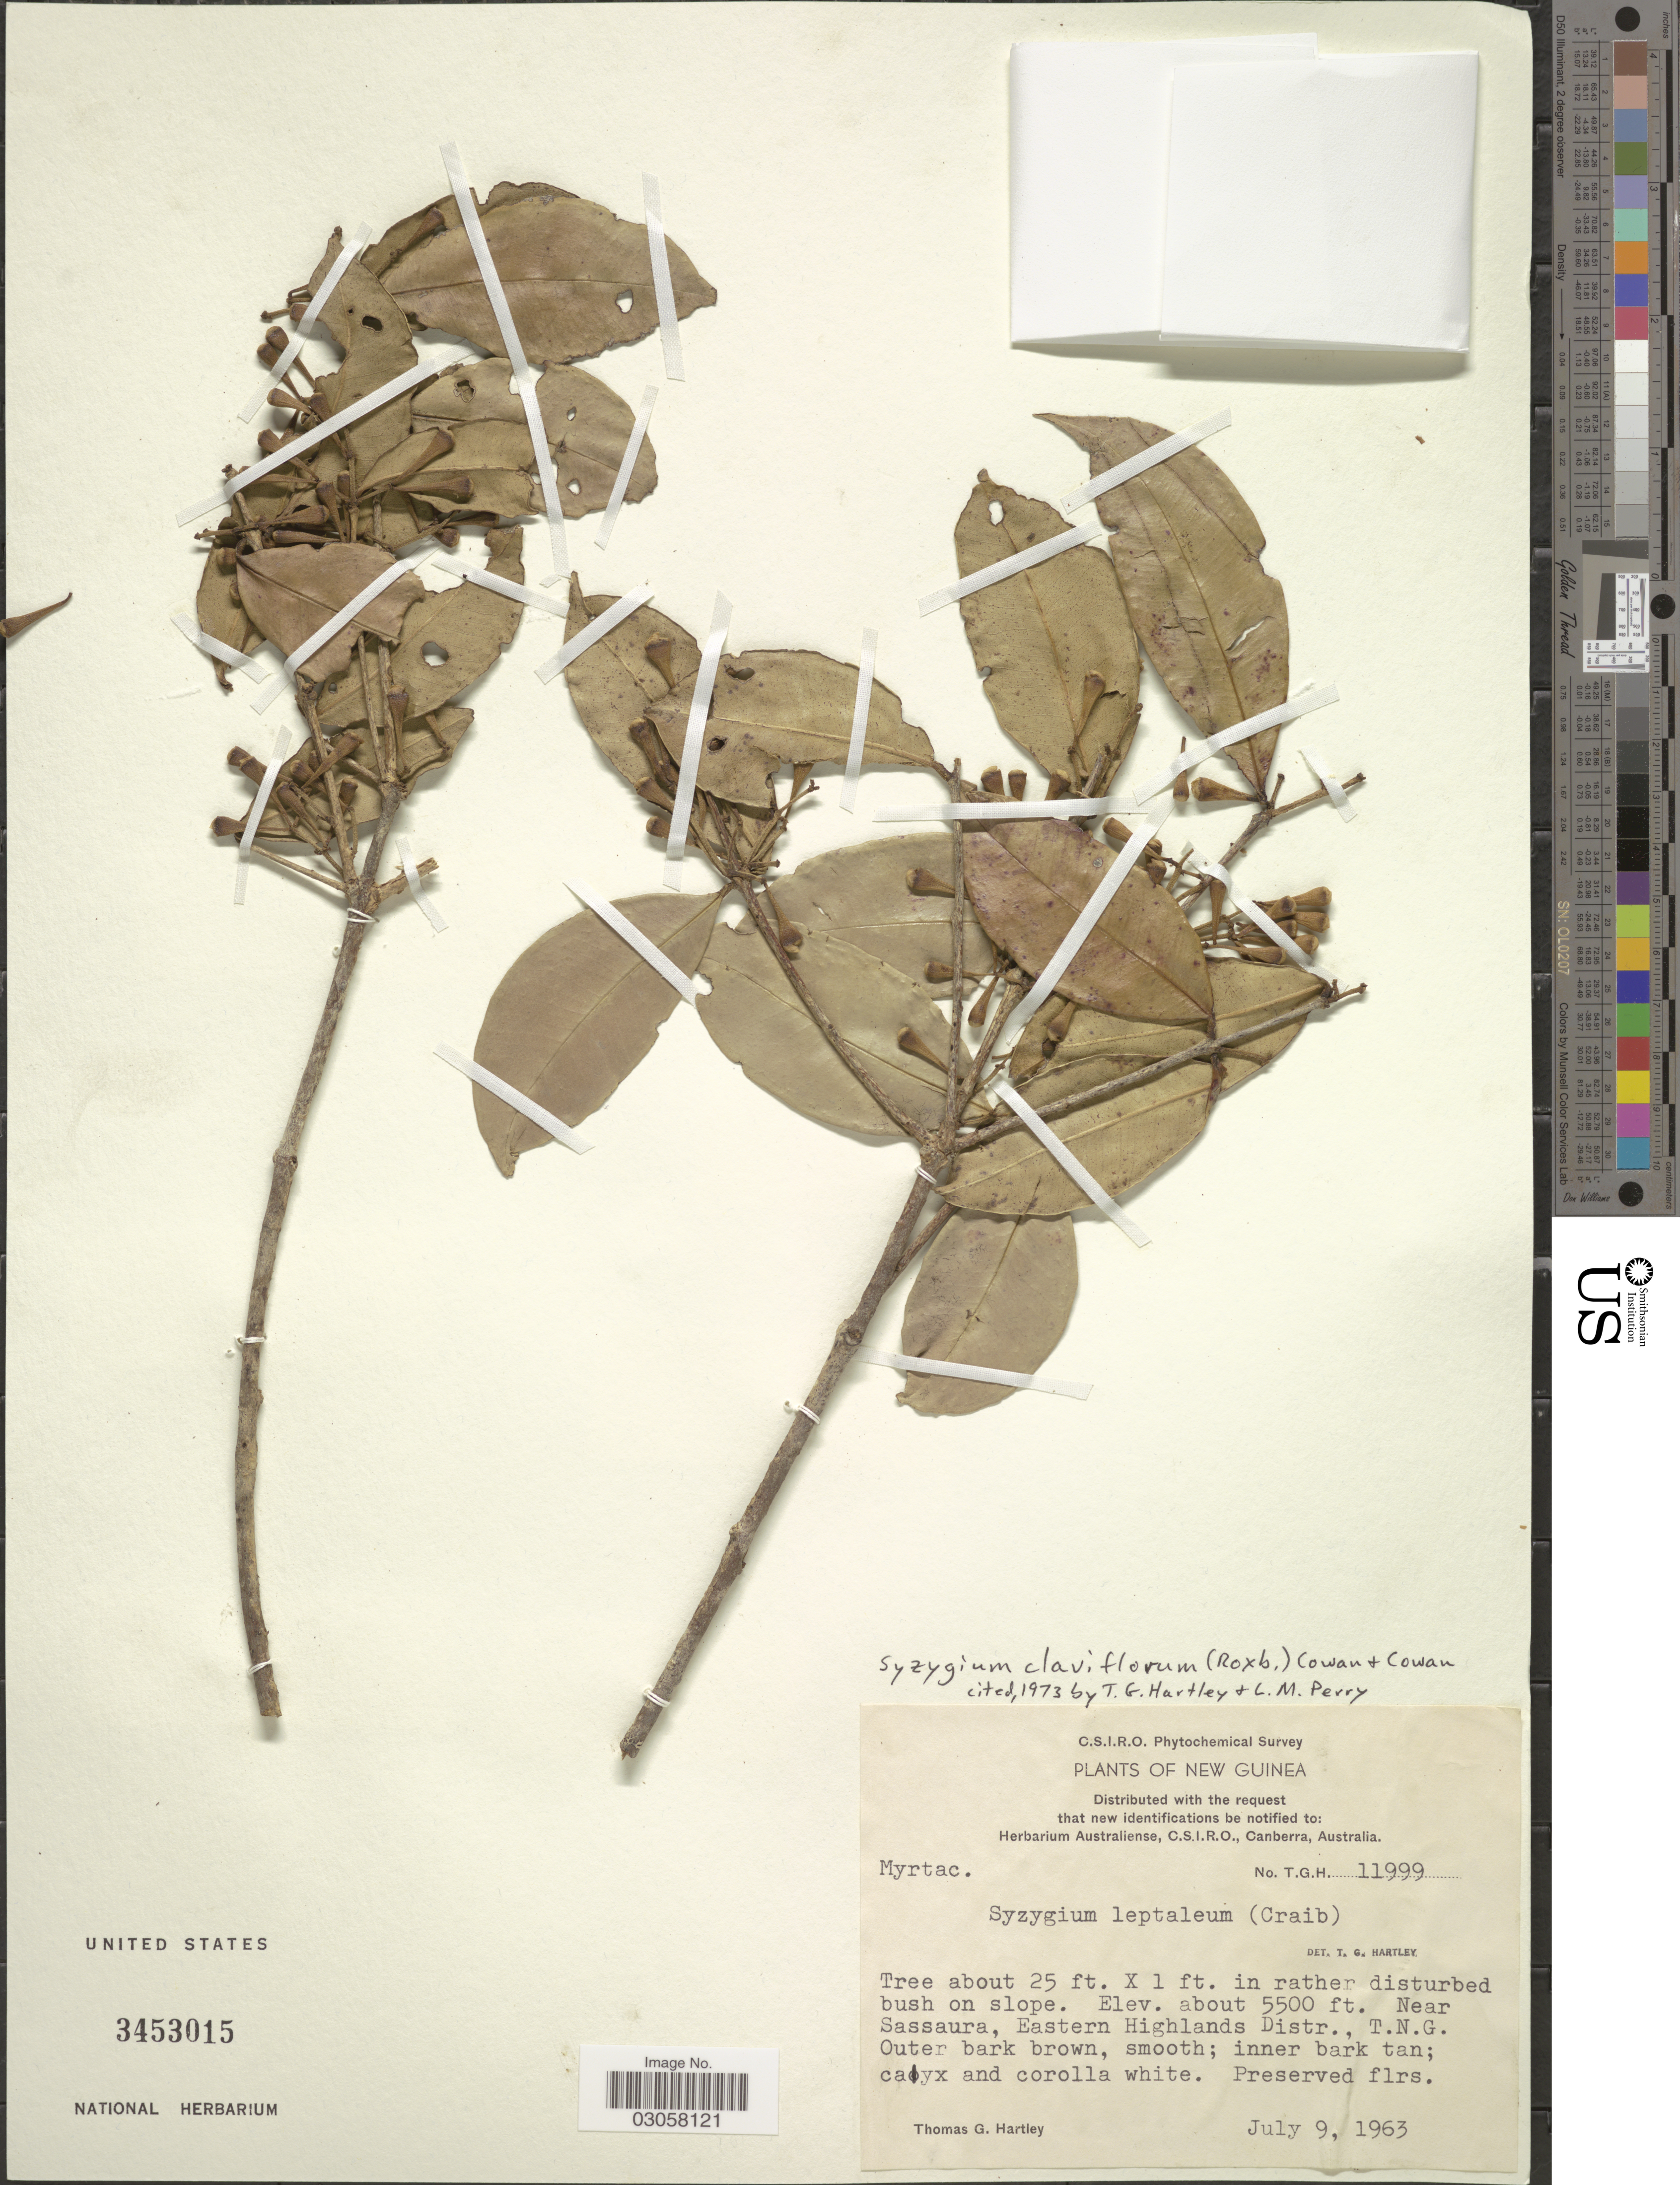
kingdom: Plantae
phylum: Tracheophyta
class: Magnoliopsida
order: Myrtales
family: Myrtaceae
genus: Syzygium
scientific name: Syzygium claviflorum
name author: (Roxb.) Wall. ex Steud.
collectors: T. G. Hartley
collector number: T.G.H. 11999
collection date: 1963-07-09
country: Papua New Guinea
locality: New Guinea. Near Sassaura, Eastern Highlands Distr., T.N.G.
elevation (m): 1676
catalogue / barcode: US 3453015